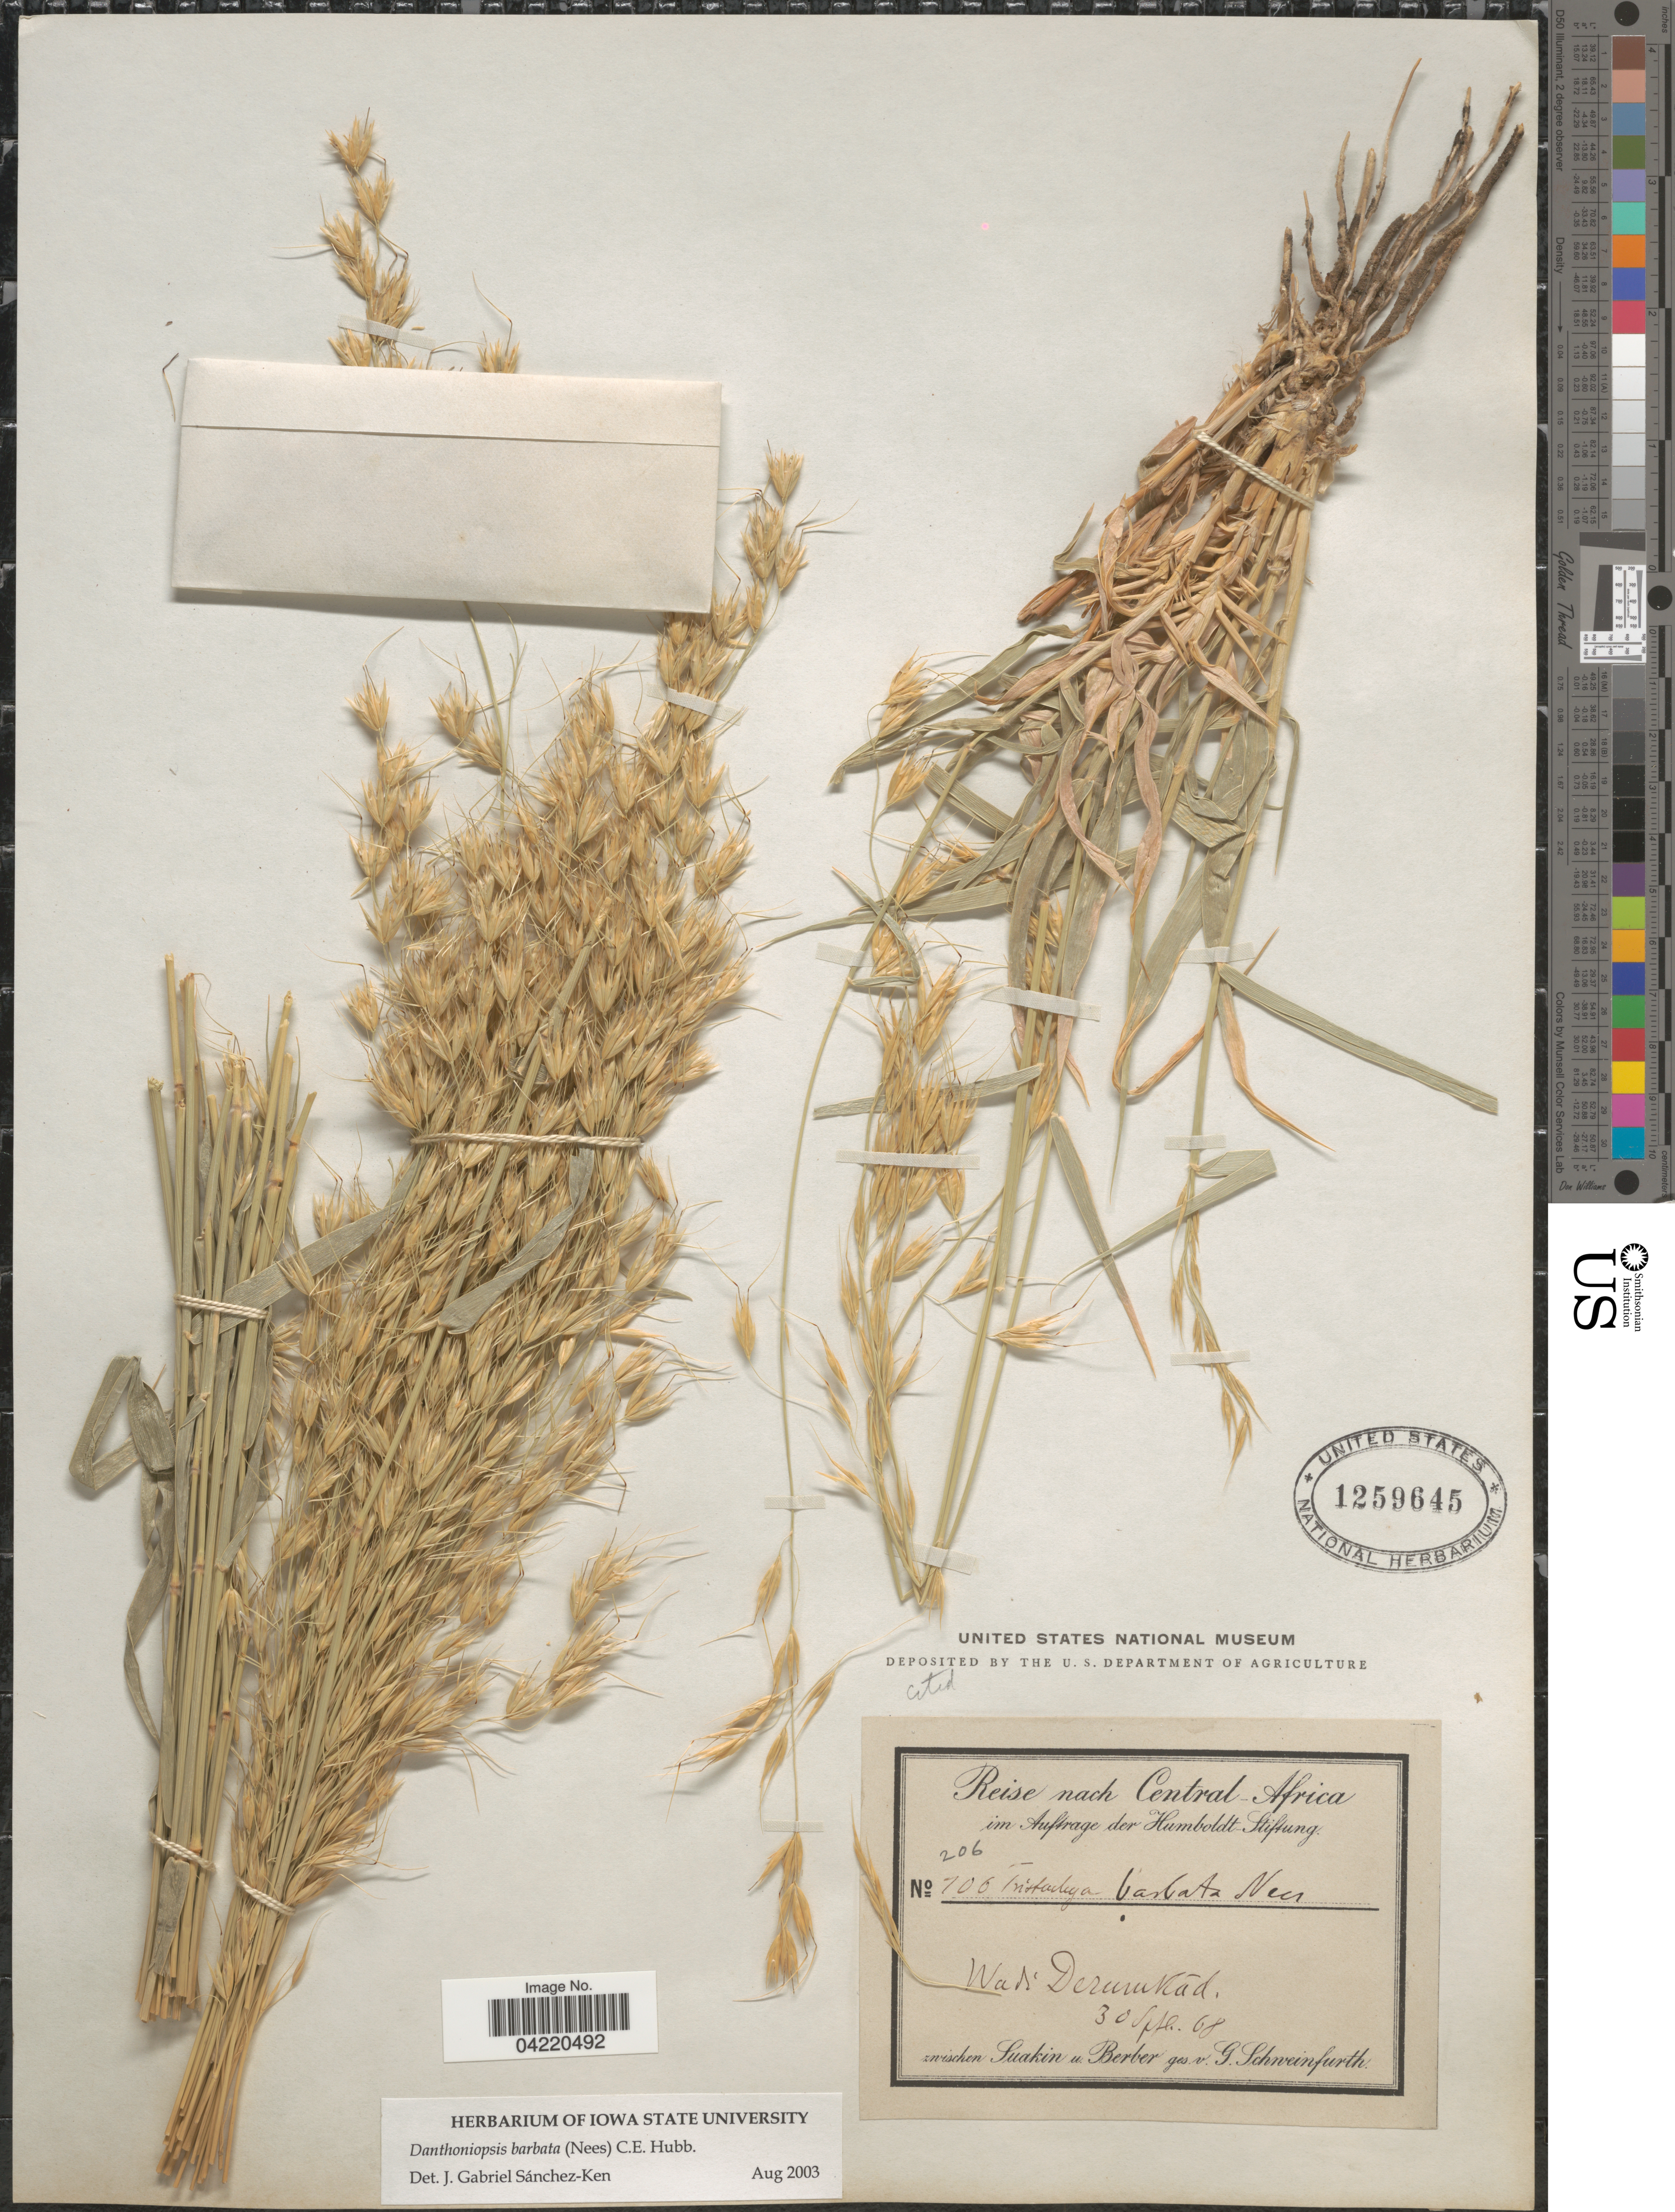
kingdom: Plantae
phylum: Tracheophyta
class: Liliopsida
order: Poales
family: Poaceae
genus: Danthoniopsis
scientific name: Danthoniopsis barbata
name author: (Nees) C. E. Hubb.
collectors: G. A. Schweinfurth (herbarium)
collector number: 206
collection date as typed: Transcribed d/m/y: 30/9/68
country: Sudan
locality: Reise nach Central Africa. Wadi Deramkâd. Zwischen Suakin u. Berber.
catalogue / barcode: US 1259645